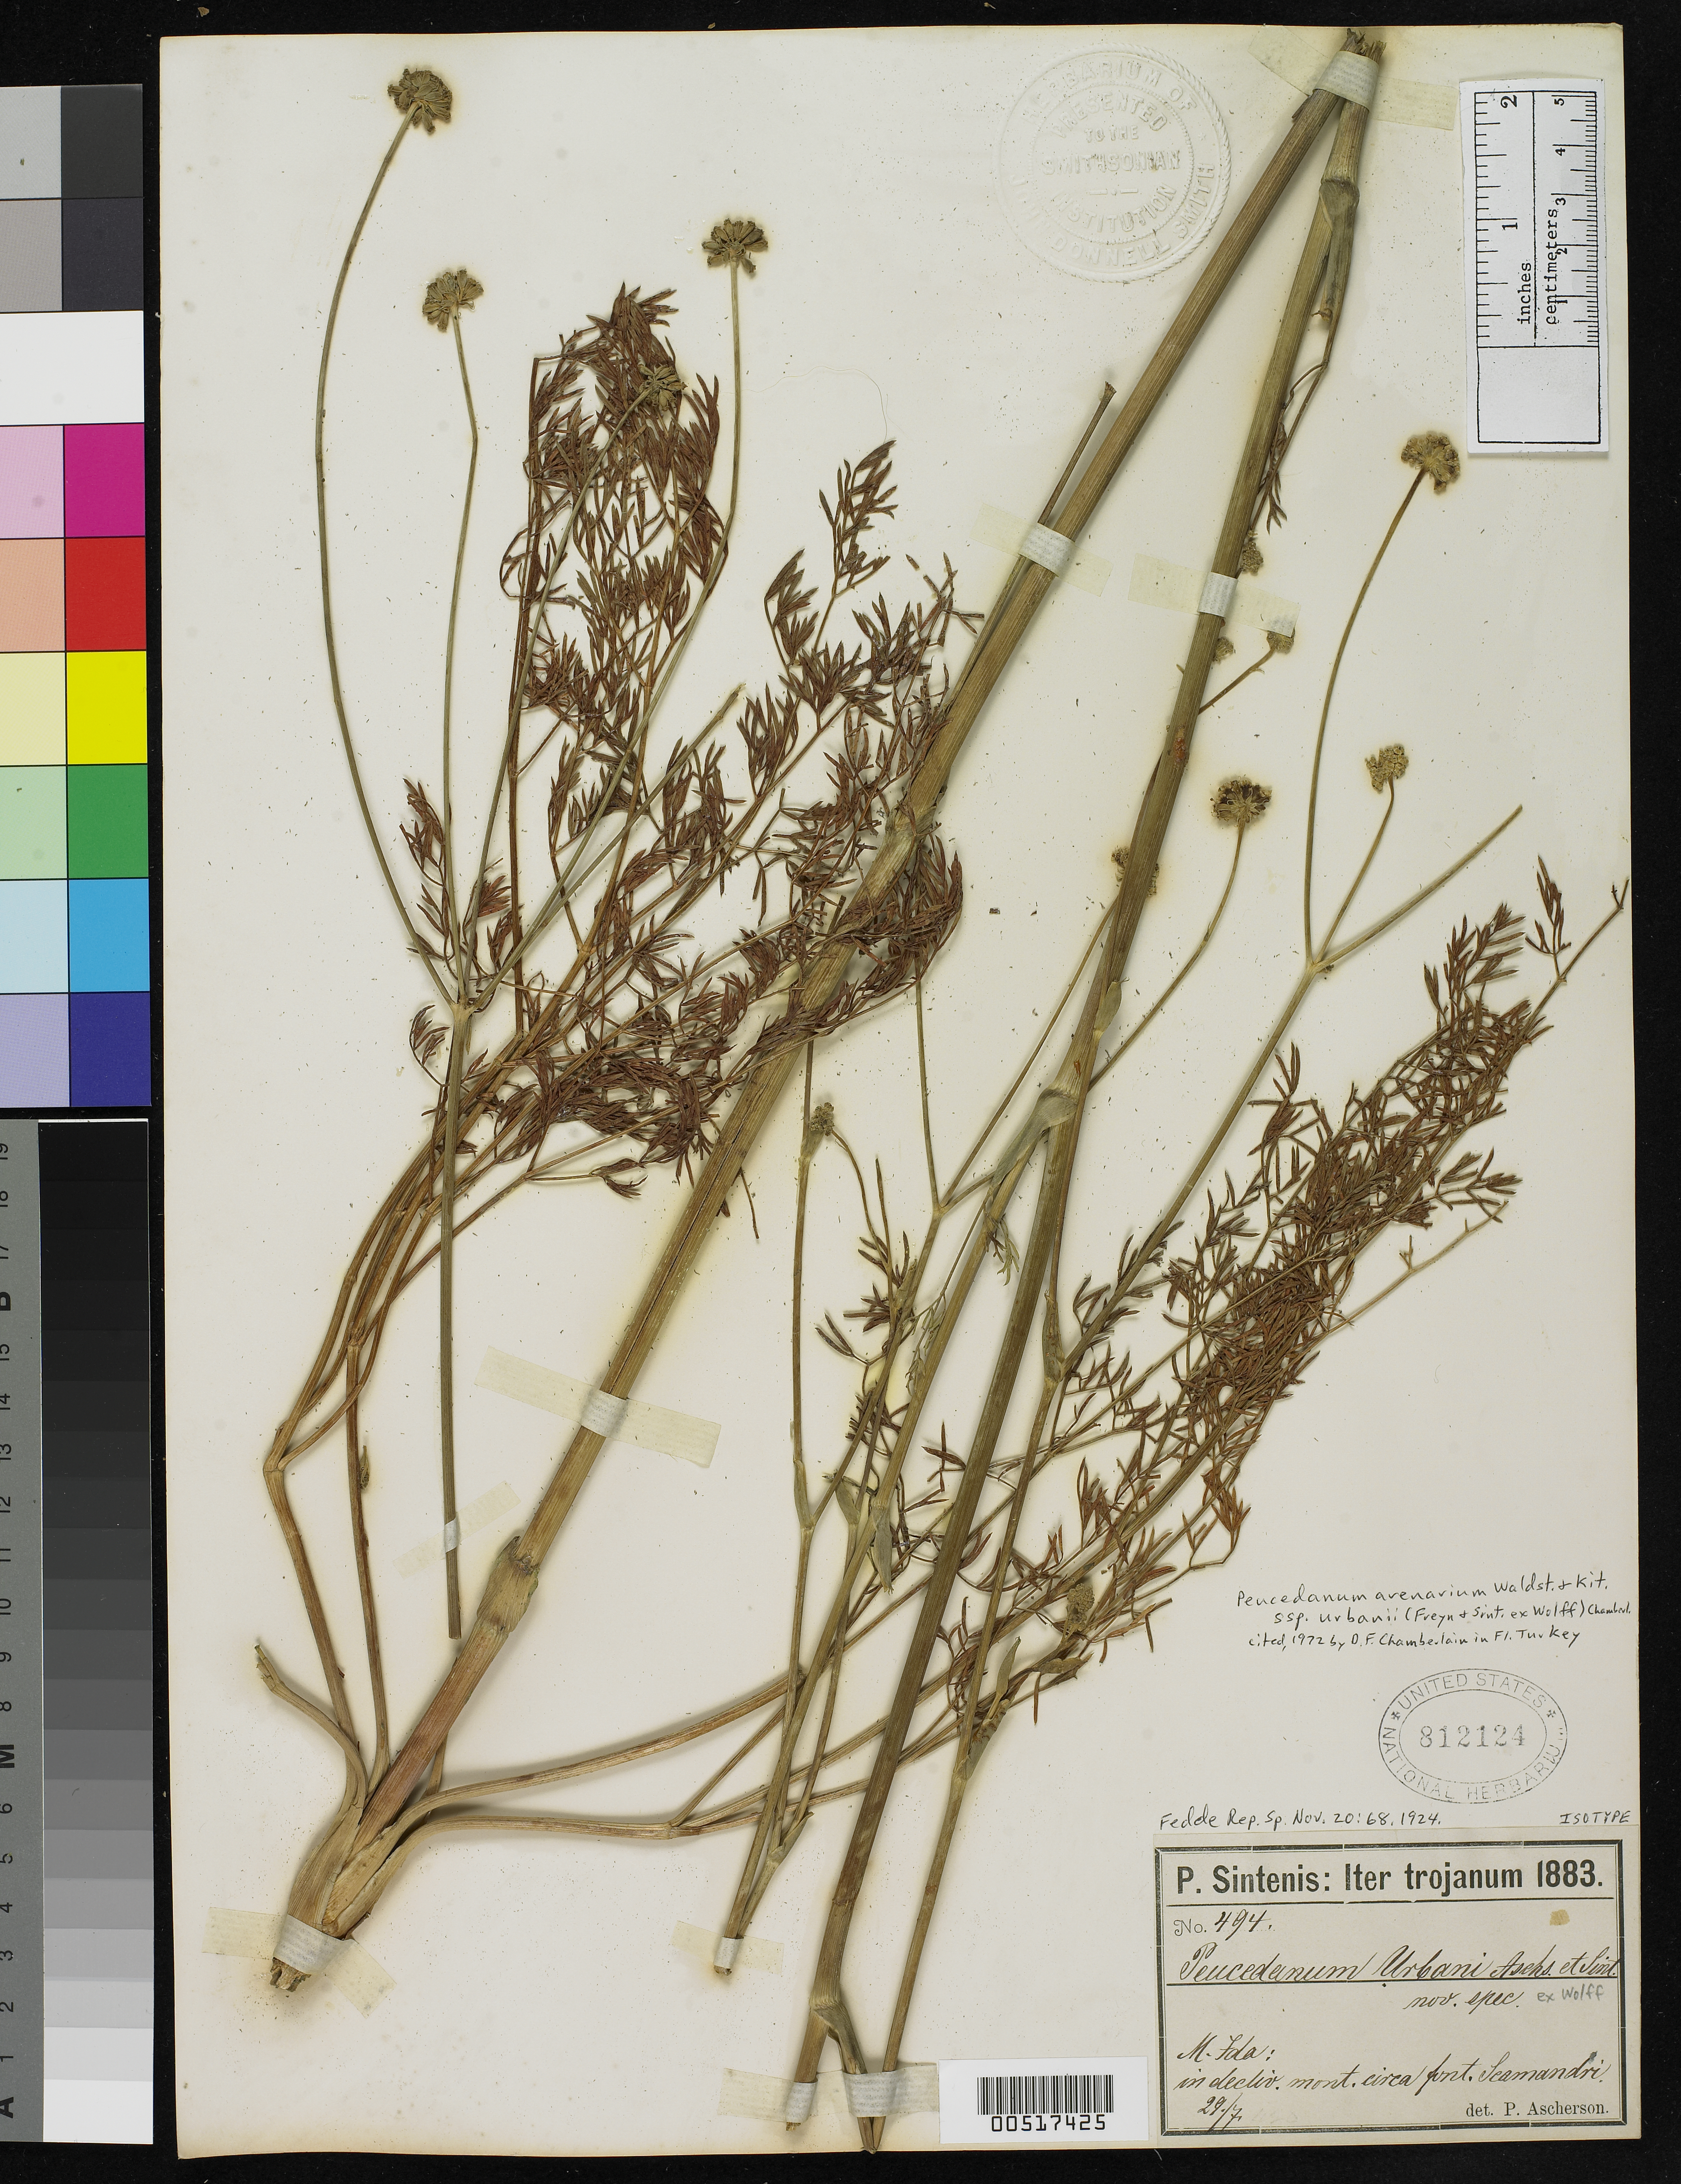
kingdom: Plantae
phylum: Tracheophyta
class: Magnoliopsida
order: Apiales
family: Apiaceae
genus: Peucedanum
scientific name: Peucedanum urbani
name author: Asch. & Sint. ex H. Wolff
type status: Isotype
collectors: P. Sintenis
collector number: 494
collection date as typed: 29 Jul 1883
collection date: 1883-07-29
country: Turkey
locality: M. Ida, in decliv. Mont. circa Font. Scamandri.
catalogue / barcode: US 812124